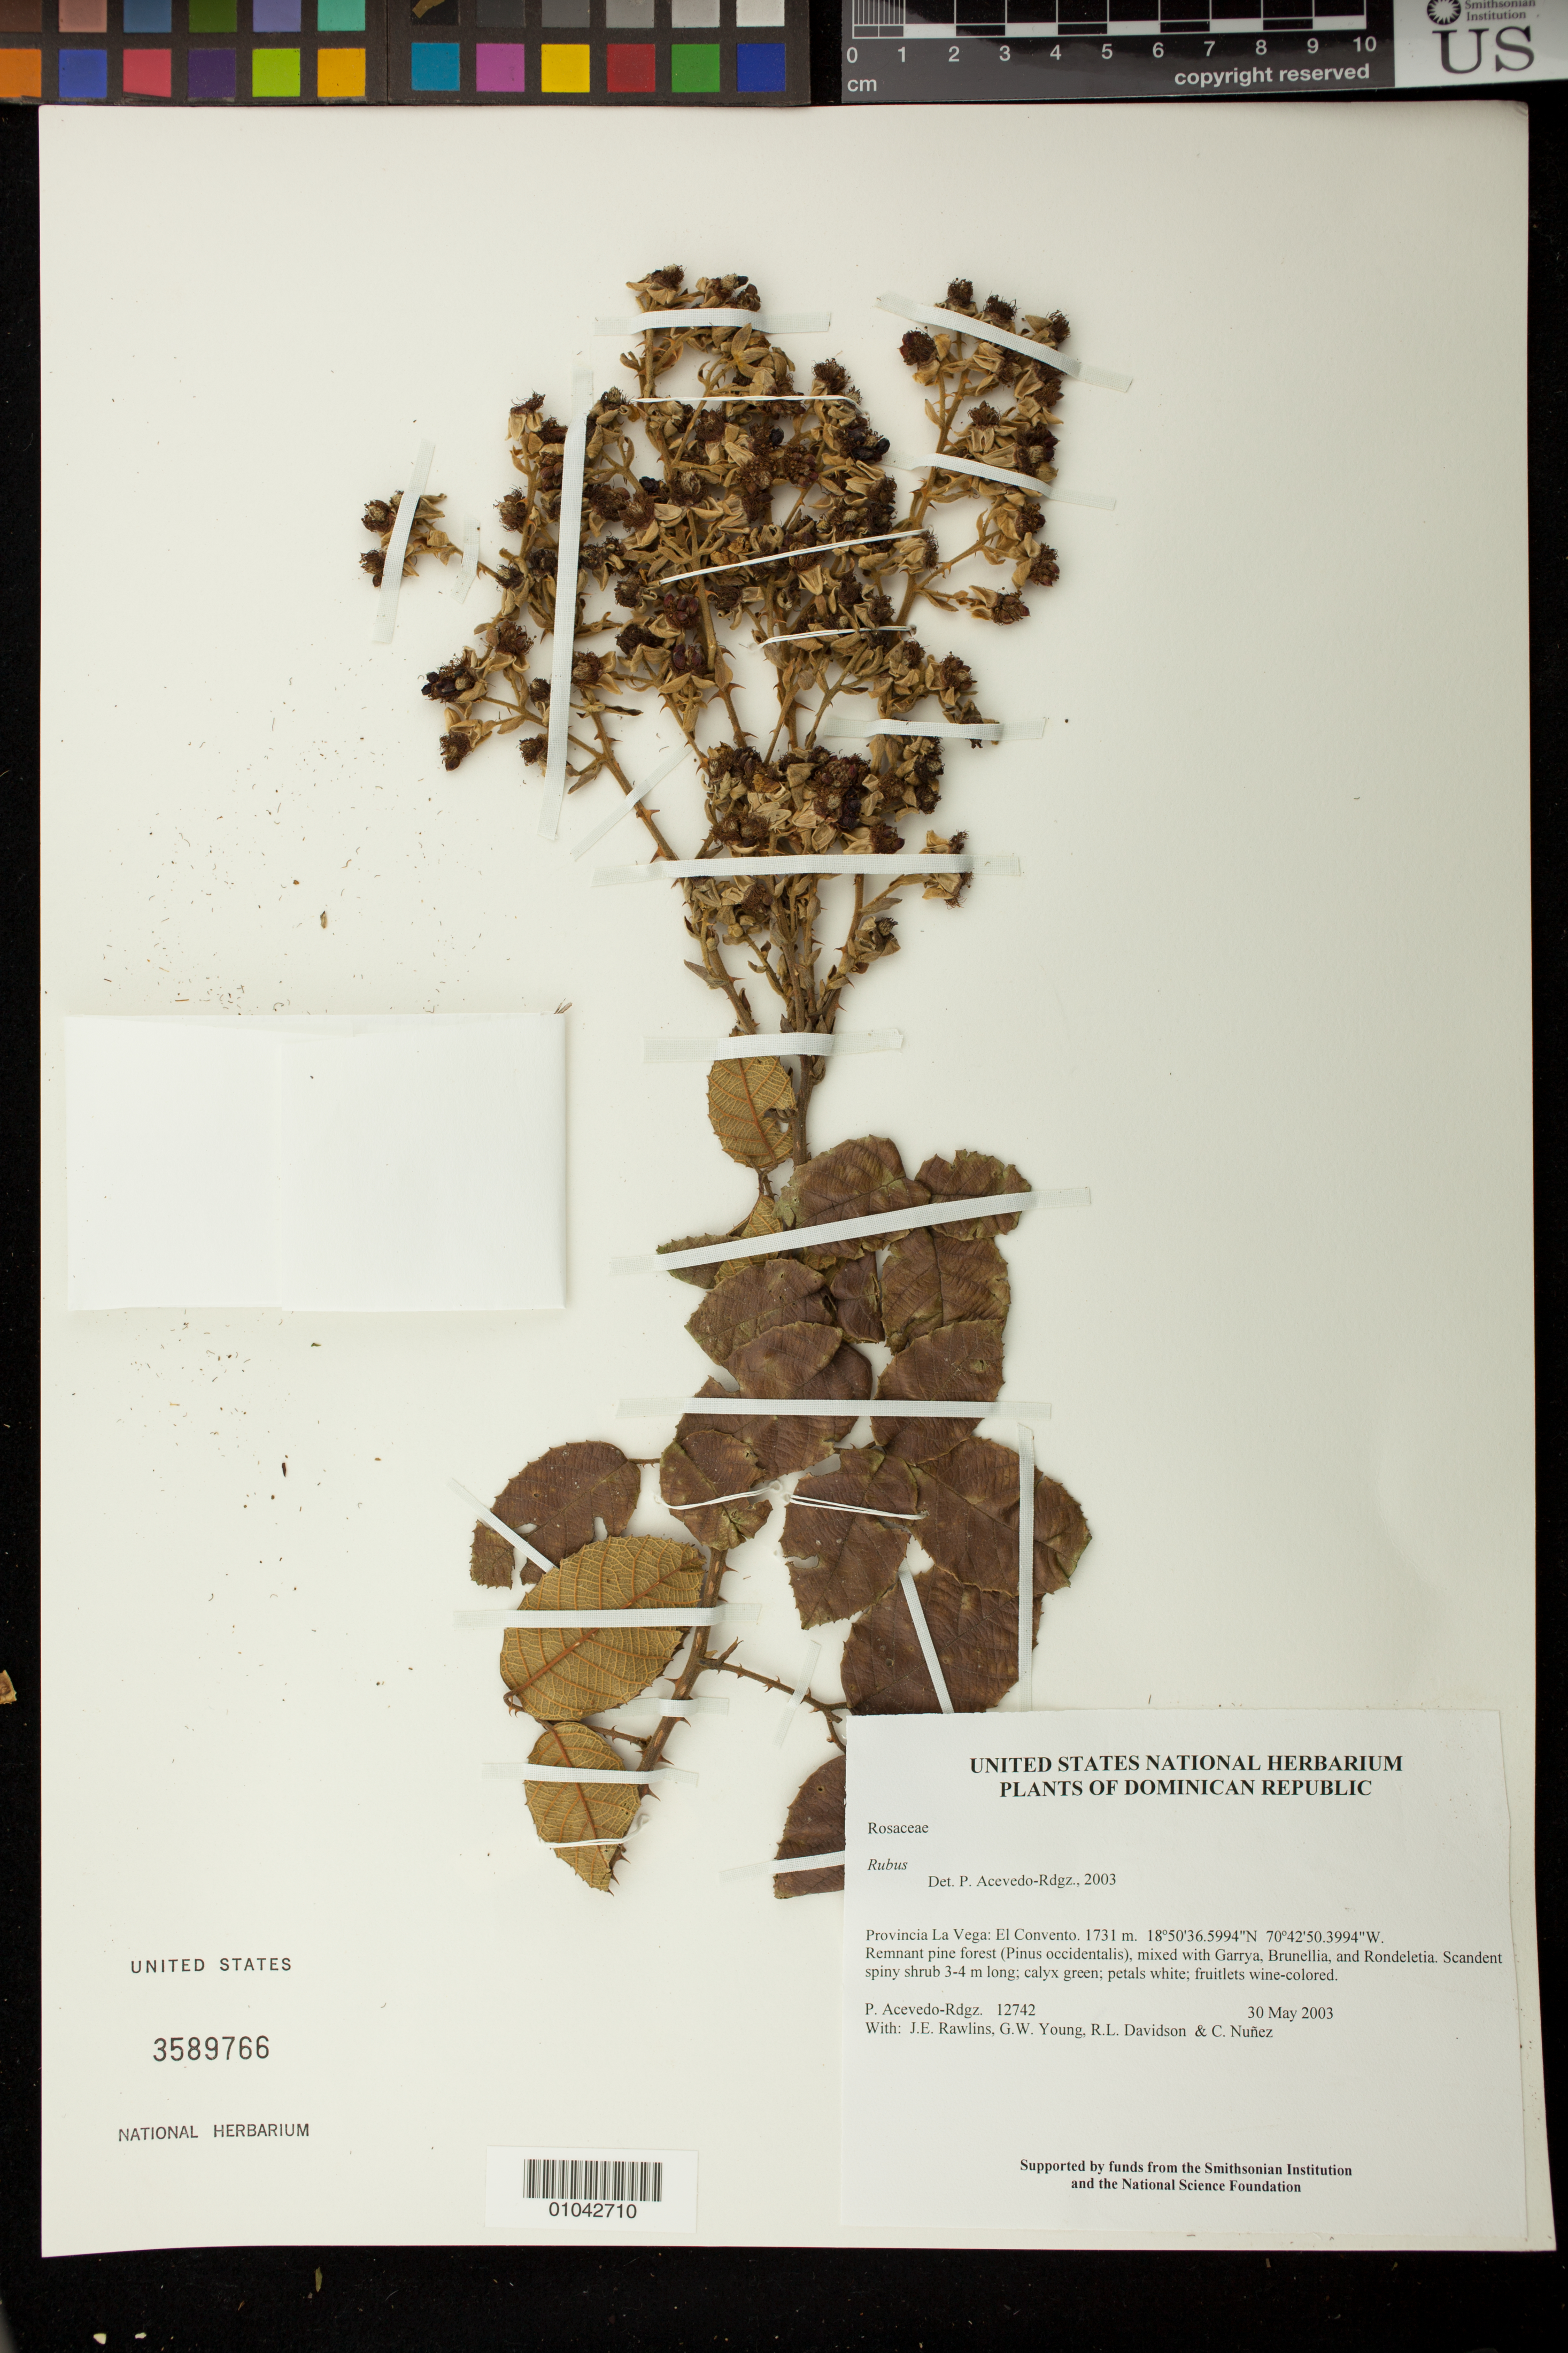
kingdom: Plantae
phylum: Tracheophyta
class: Magnoliopsida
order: Rosales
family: Rosaceae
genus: Rubus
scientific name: Rubus effertus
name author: L.H. Bailey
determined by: Acevedo-Rodriguez, P., (US), Smithsonian Institution - National Museum of Natural History (UNITED STATES)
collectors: P. Acevedo-Rodr., J. Rawlins, G. Young, R. Davidson & C. Nunez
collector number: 12742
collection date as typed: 30 May 2003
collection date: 2003-05-30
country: Dominican Republic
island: Hispaniola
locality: Provincia La Vega: El Convento.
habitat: Remnant pine forest (Pinus occidentalis), mixed with Garrya, Brunellia, and Rondeletia.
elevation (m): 1731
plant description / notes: US, K, NY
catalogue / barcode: US 3589766